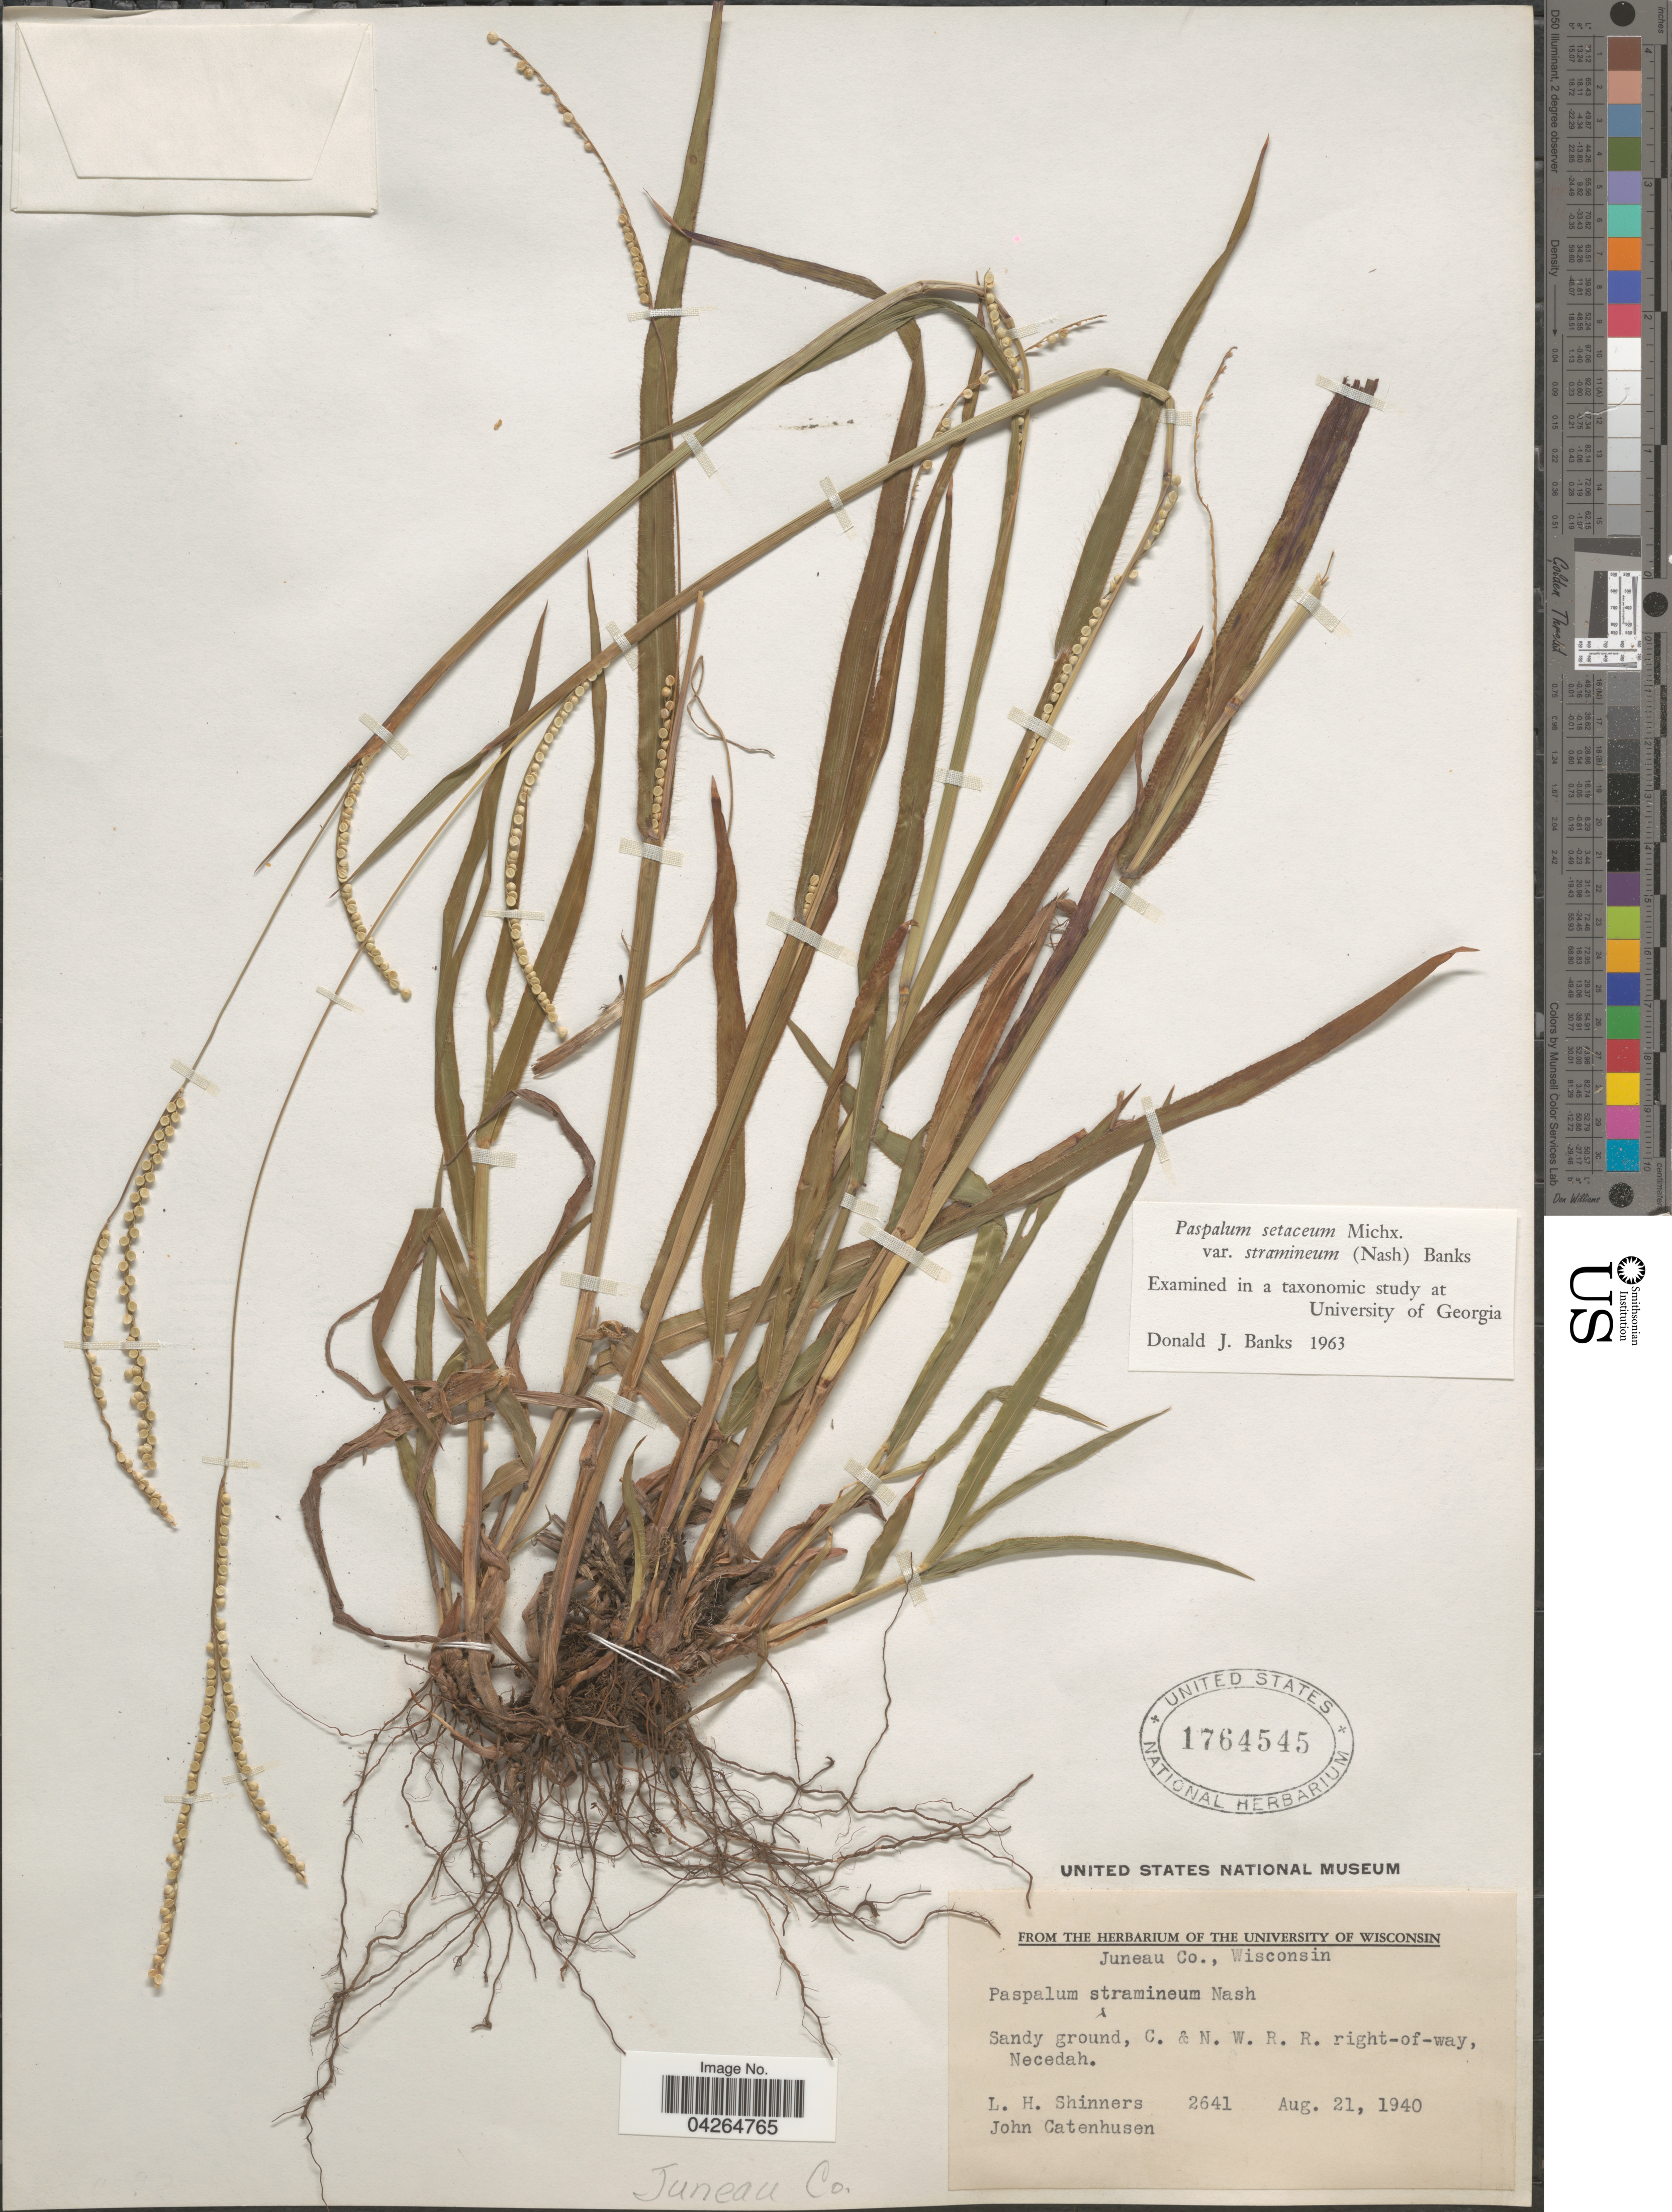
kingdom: Plantae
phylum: Tracheophyta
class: Liliopsida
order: Poales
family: Poaceae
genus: Paspalum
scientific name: Paspalum setaceum var. stramineum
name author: (Nash) D.J. Banks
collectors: L. H. Shinners & J. Catenhusen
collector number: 2641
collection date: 1940-08-21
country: United States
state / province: Minnesota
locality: Juneau Co. C. & N. W. R. R. right-of-way, Necedah.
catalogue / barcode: US 1764545